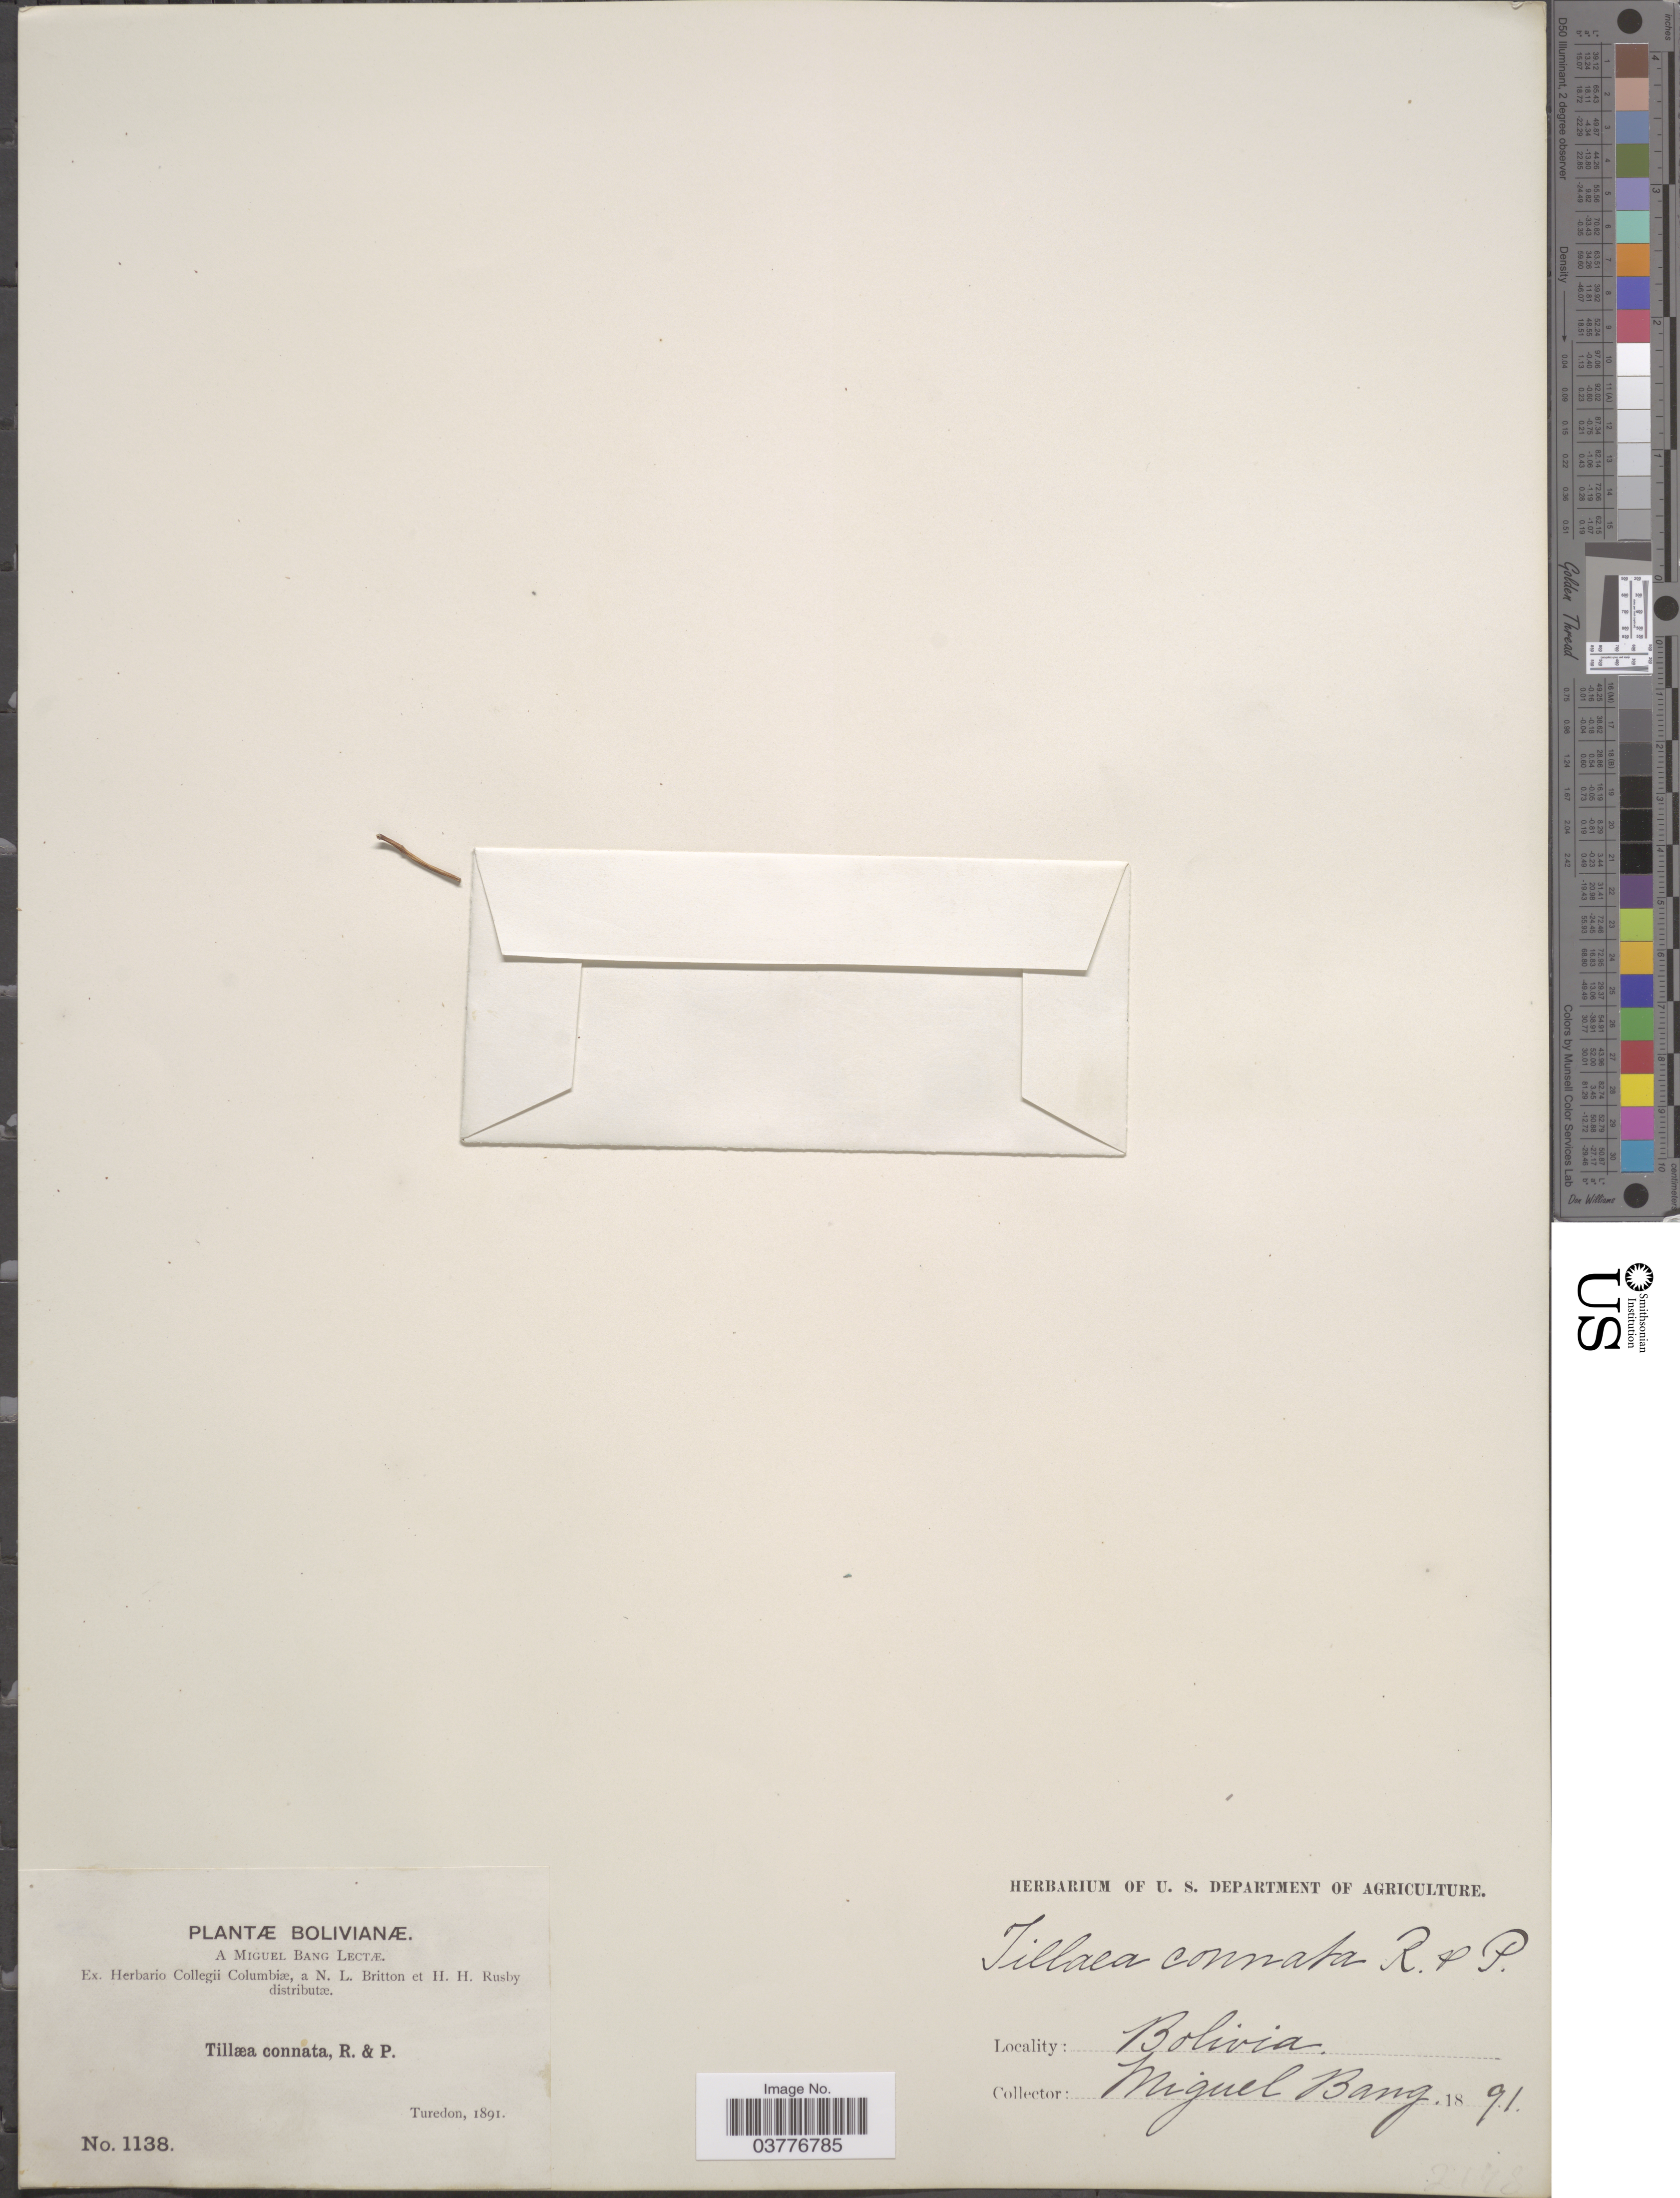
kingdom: Plantae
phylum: Tracheophyta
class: Magnoliopsida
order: Saxifragales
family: Crassulaceae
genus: Crassula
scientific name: Crassula connata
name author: (Ruiz & Pav.) A. Berger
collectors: M. Bang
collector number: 1138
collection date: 1891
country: Bolivia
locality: Turedon.